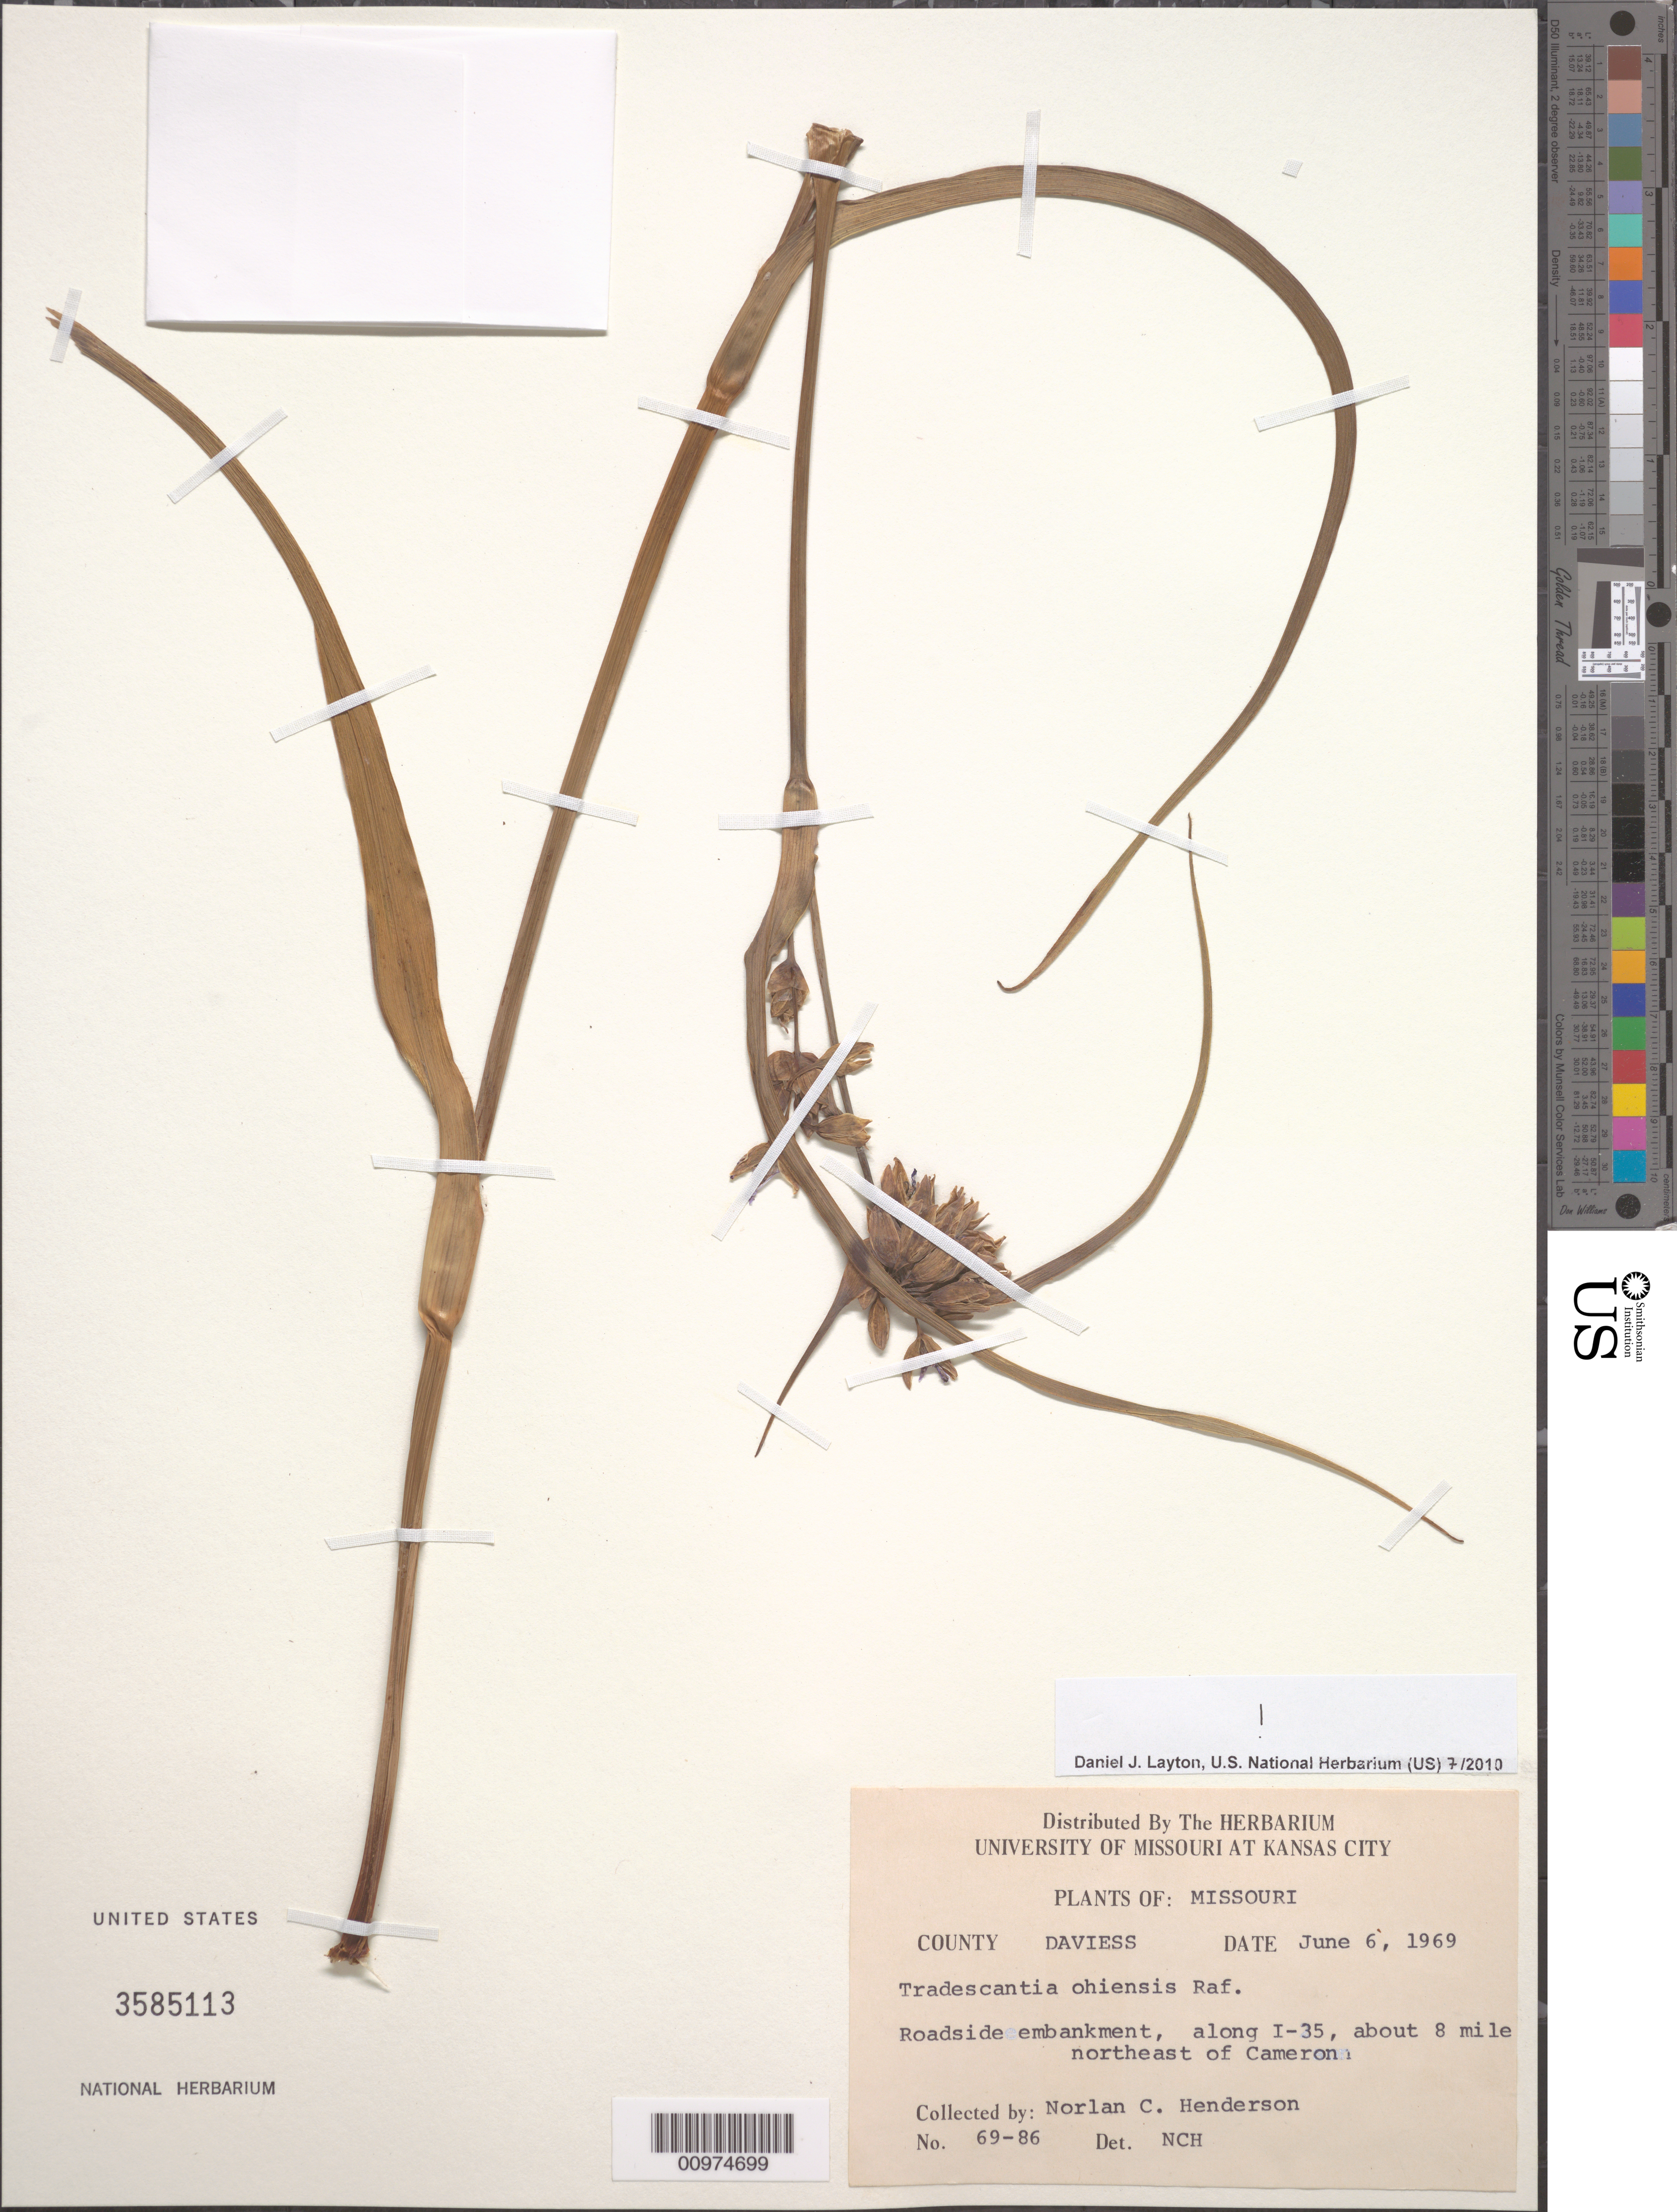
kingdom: Plantae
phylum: Tracheophyta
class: Liliopsida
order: Commelinales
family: Commelinaceae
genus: Tradescantia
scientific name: Tradescantia ohiensis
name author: Raf.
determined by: Layton, Daniel J.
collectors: N. C. Henderson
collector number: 69-86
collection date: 1969-06-06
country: United States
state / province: Missouri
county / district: Daviess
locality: along I-35, about 8 miles northeast of Cameron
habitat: Roadside embankment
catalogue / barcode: US 3585113